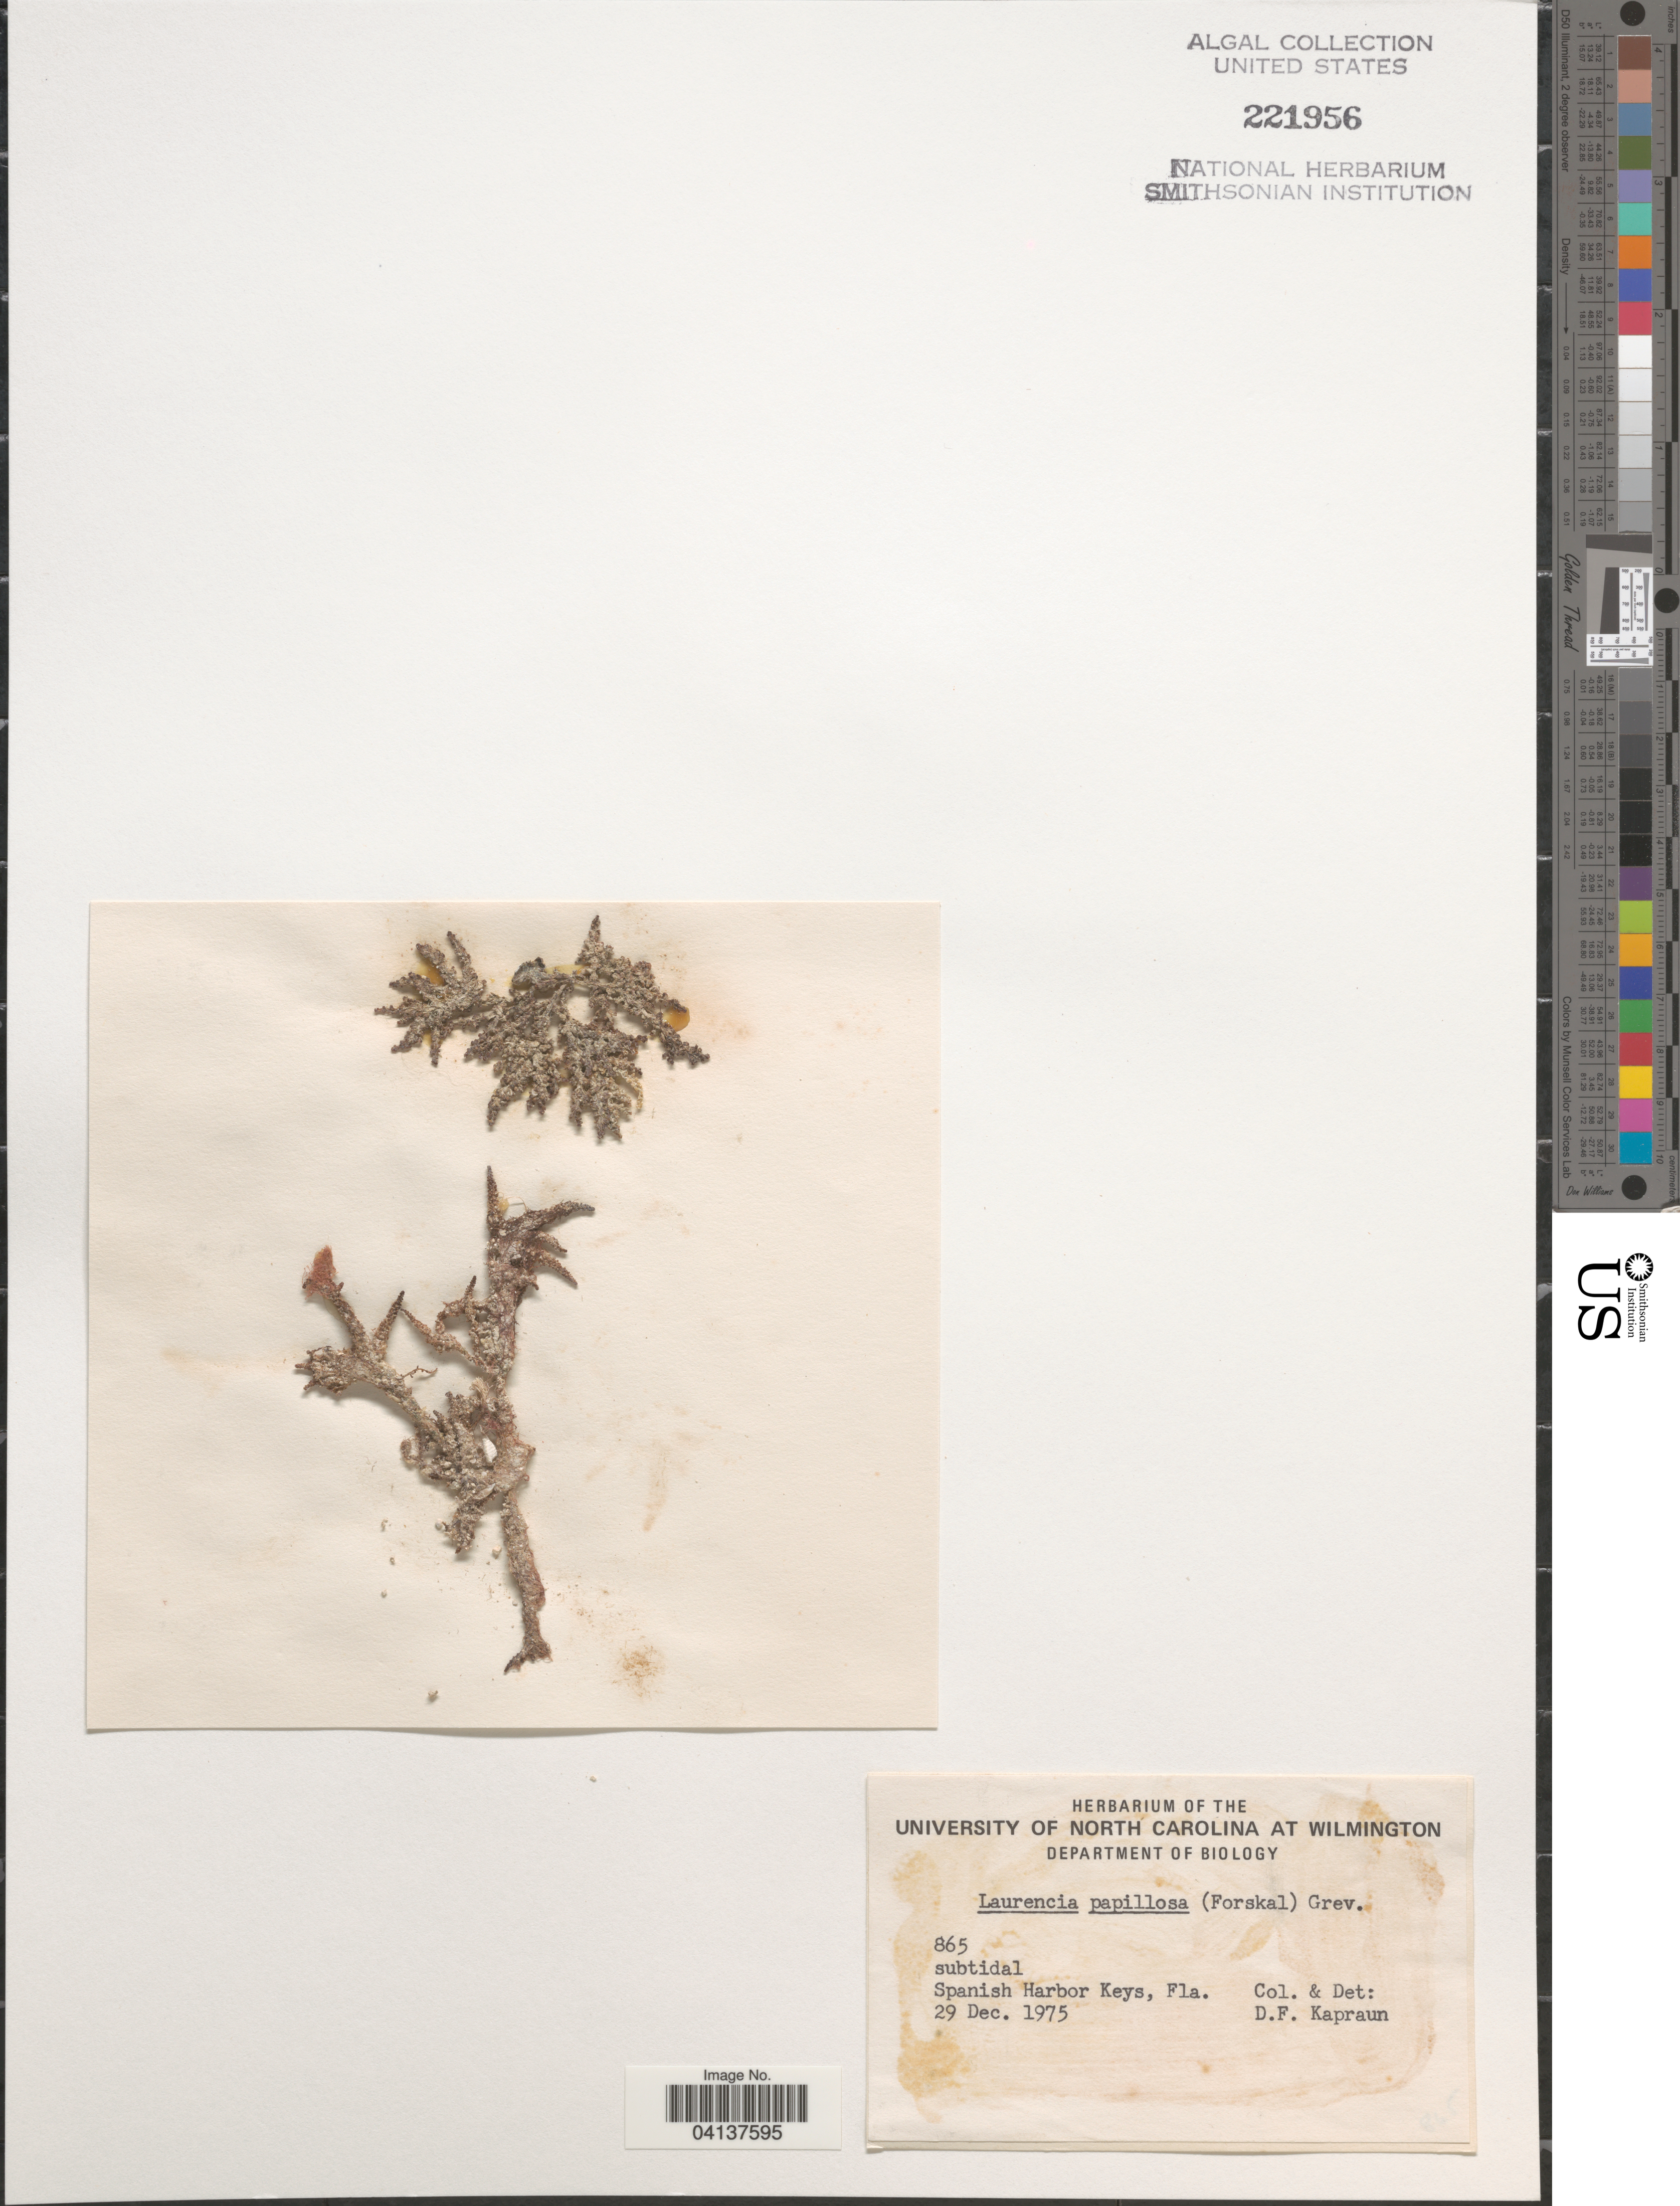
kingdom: Plantae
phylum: Rhodophyta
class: Florideophyceae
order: Ceramiales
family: Rhodomelaceae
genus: Palisada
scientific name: Palisada perforata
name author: (Bory) K.W. Nam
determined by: Algae name updating Project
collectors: D. F. Kapraun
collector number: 865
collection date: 1975-12-29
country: United States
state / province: Florida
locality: Spanish Harbor Keys.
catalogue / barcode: US 221956